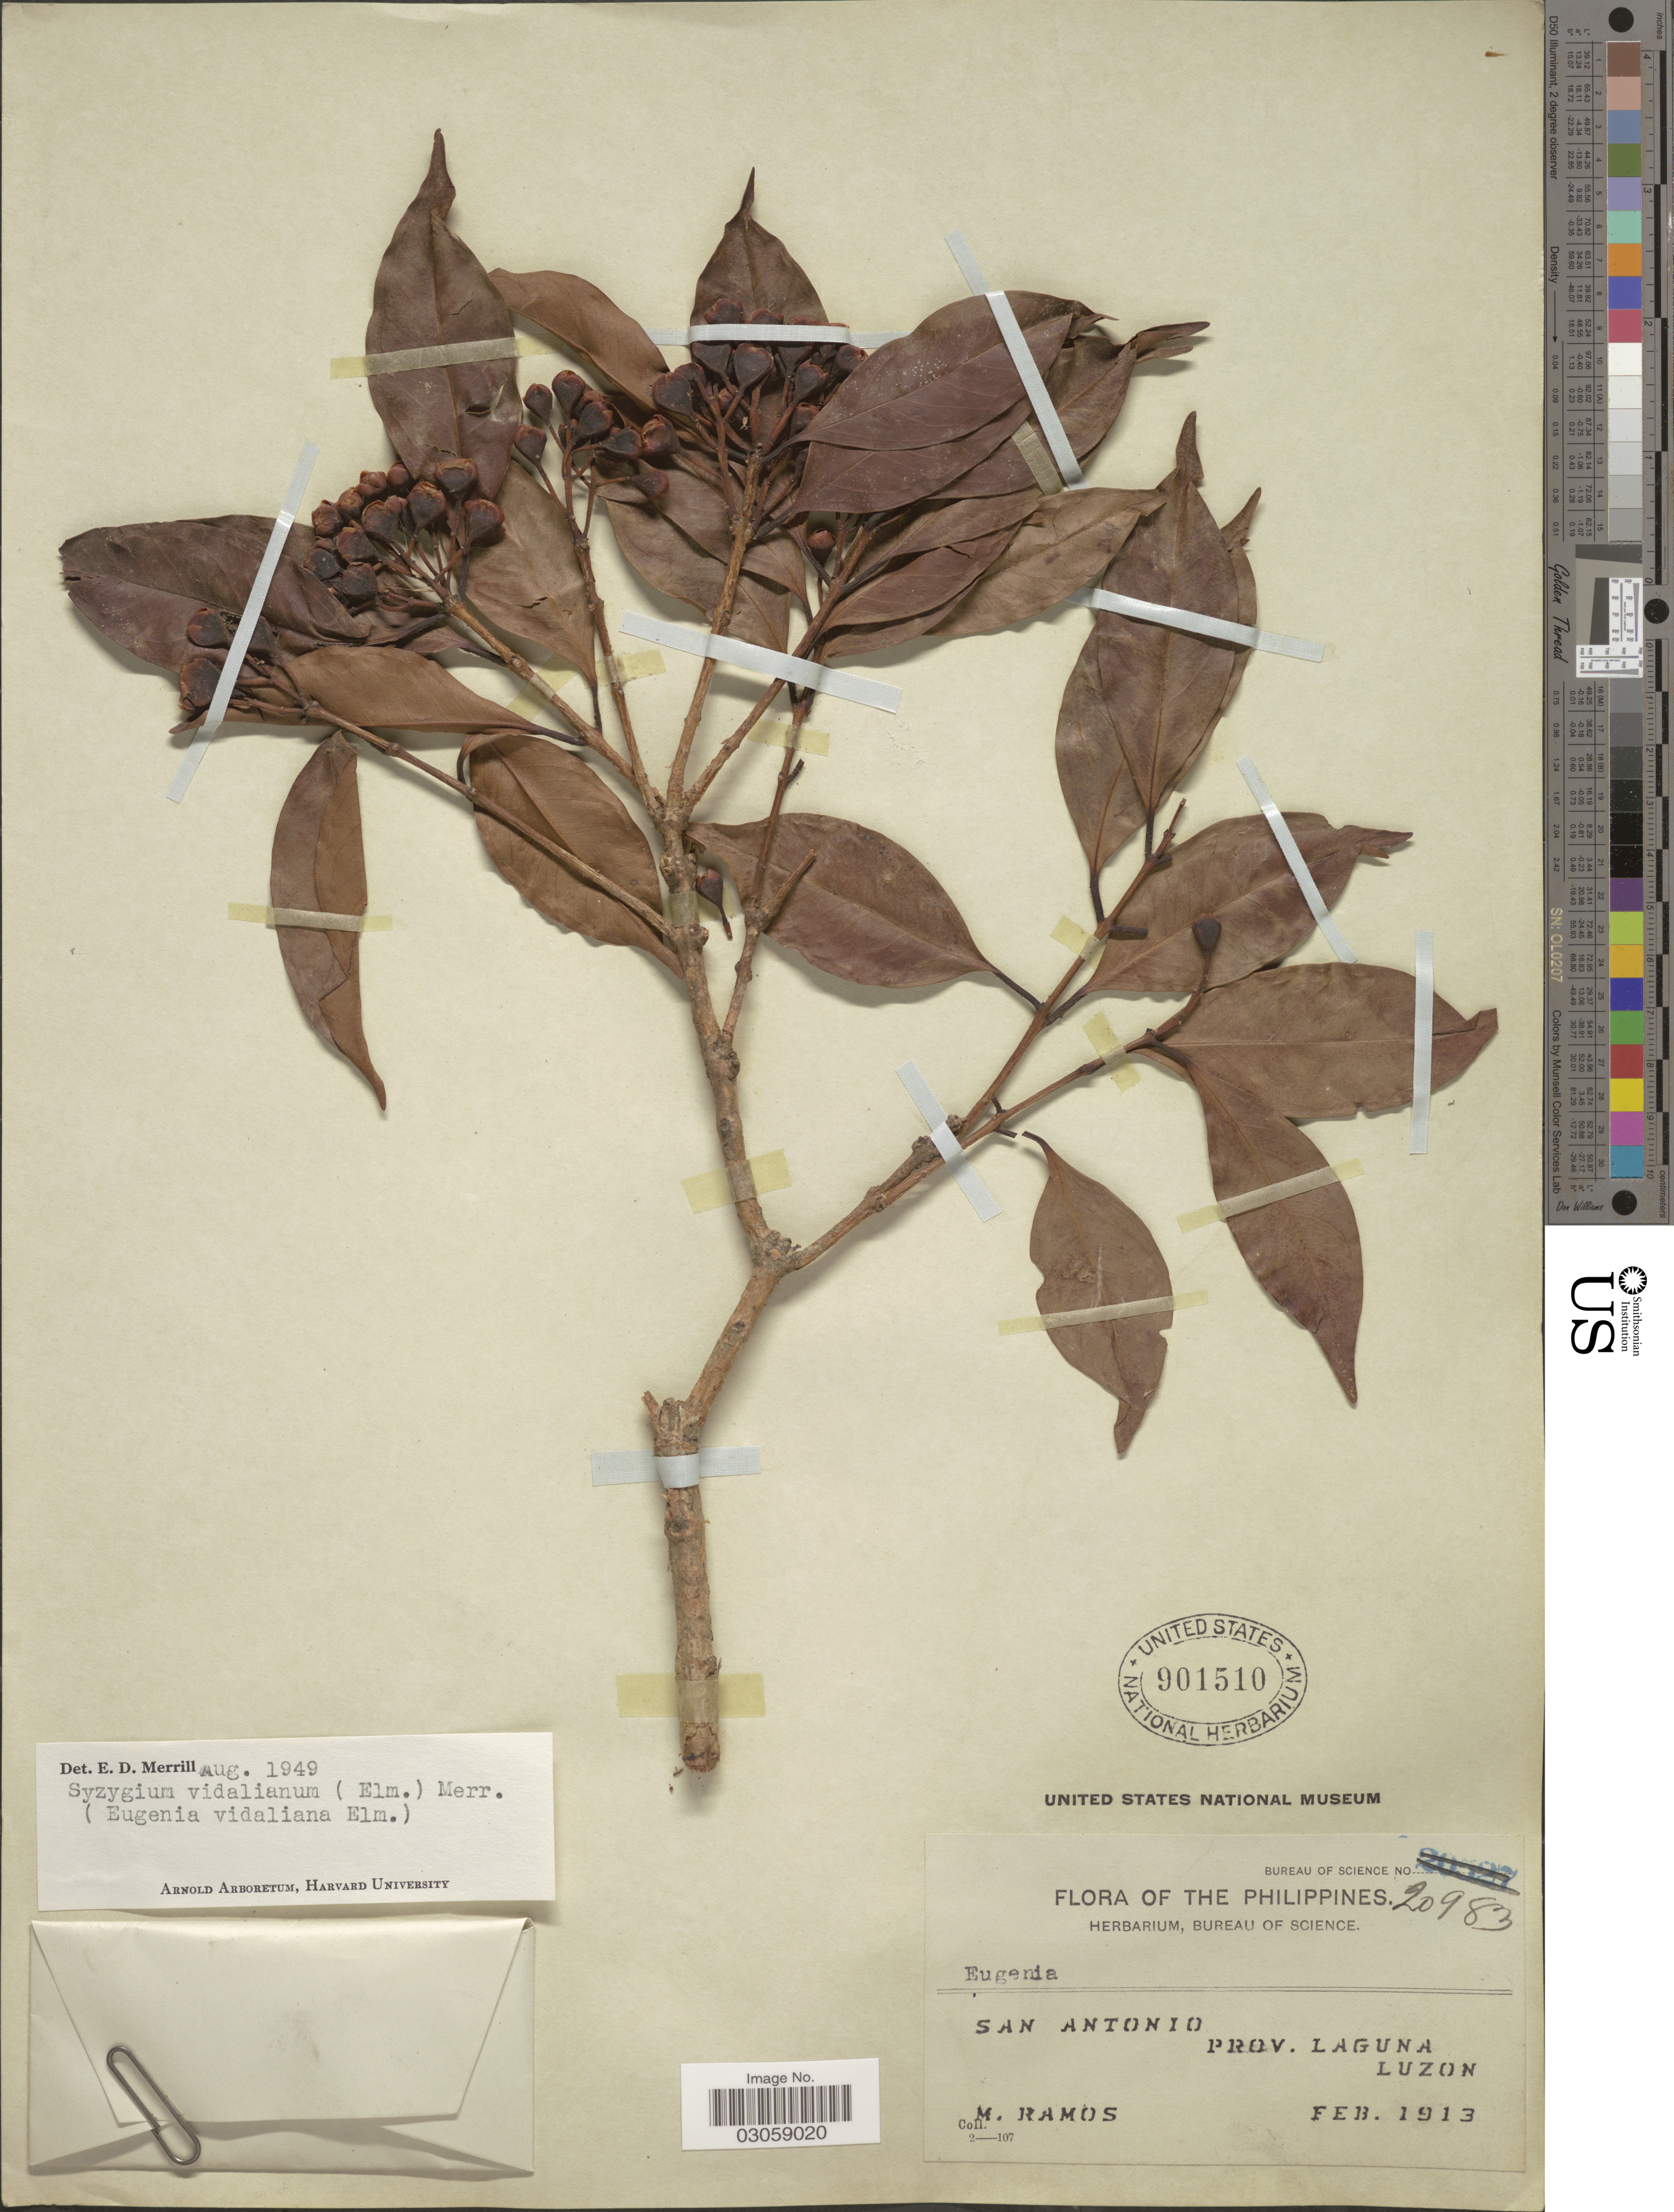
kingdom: Plantae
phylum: Tracheophyta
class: Magnoliopsida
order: Myrtales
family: Myrtaceae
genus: Syzygium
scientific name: Syzygium vidalianum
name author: (Elmer) Merr.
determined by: Merrill, Elmer D.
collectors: M. Ramos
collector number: Bureau of science 20983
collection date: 1913-02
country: Philippines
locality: San Antonio, Prov. Laguna, Luzon.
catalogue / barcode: US 901510